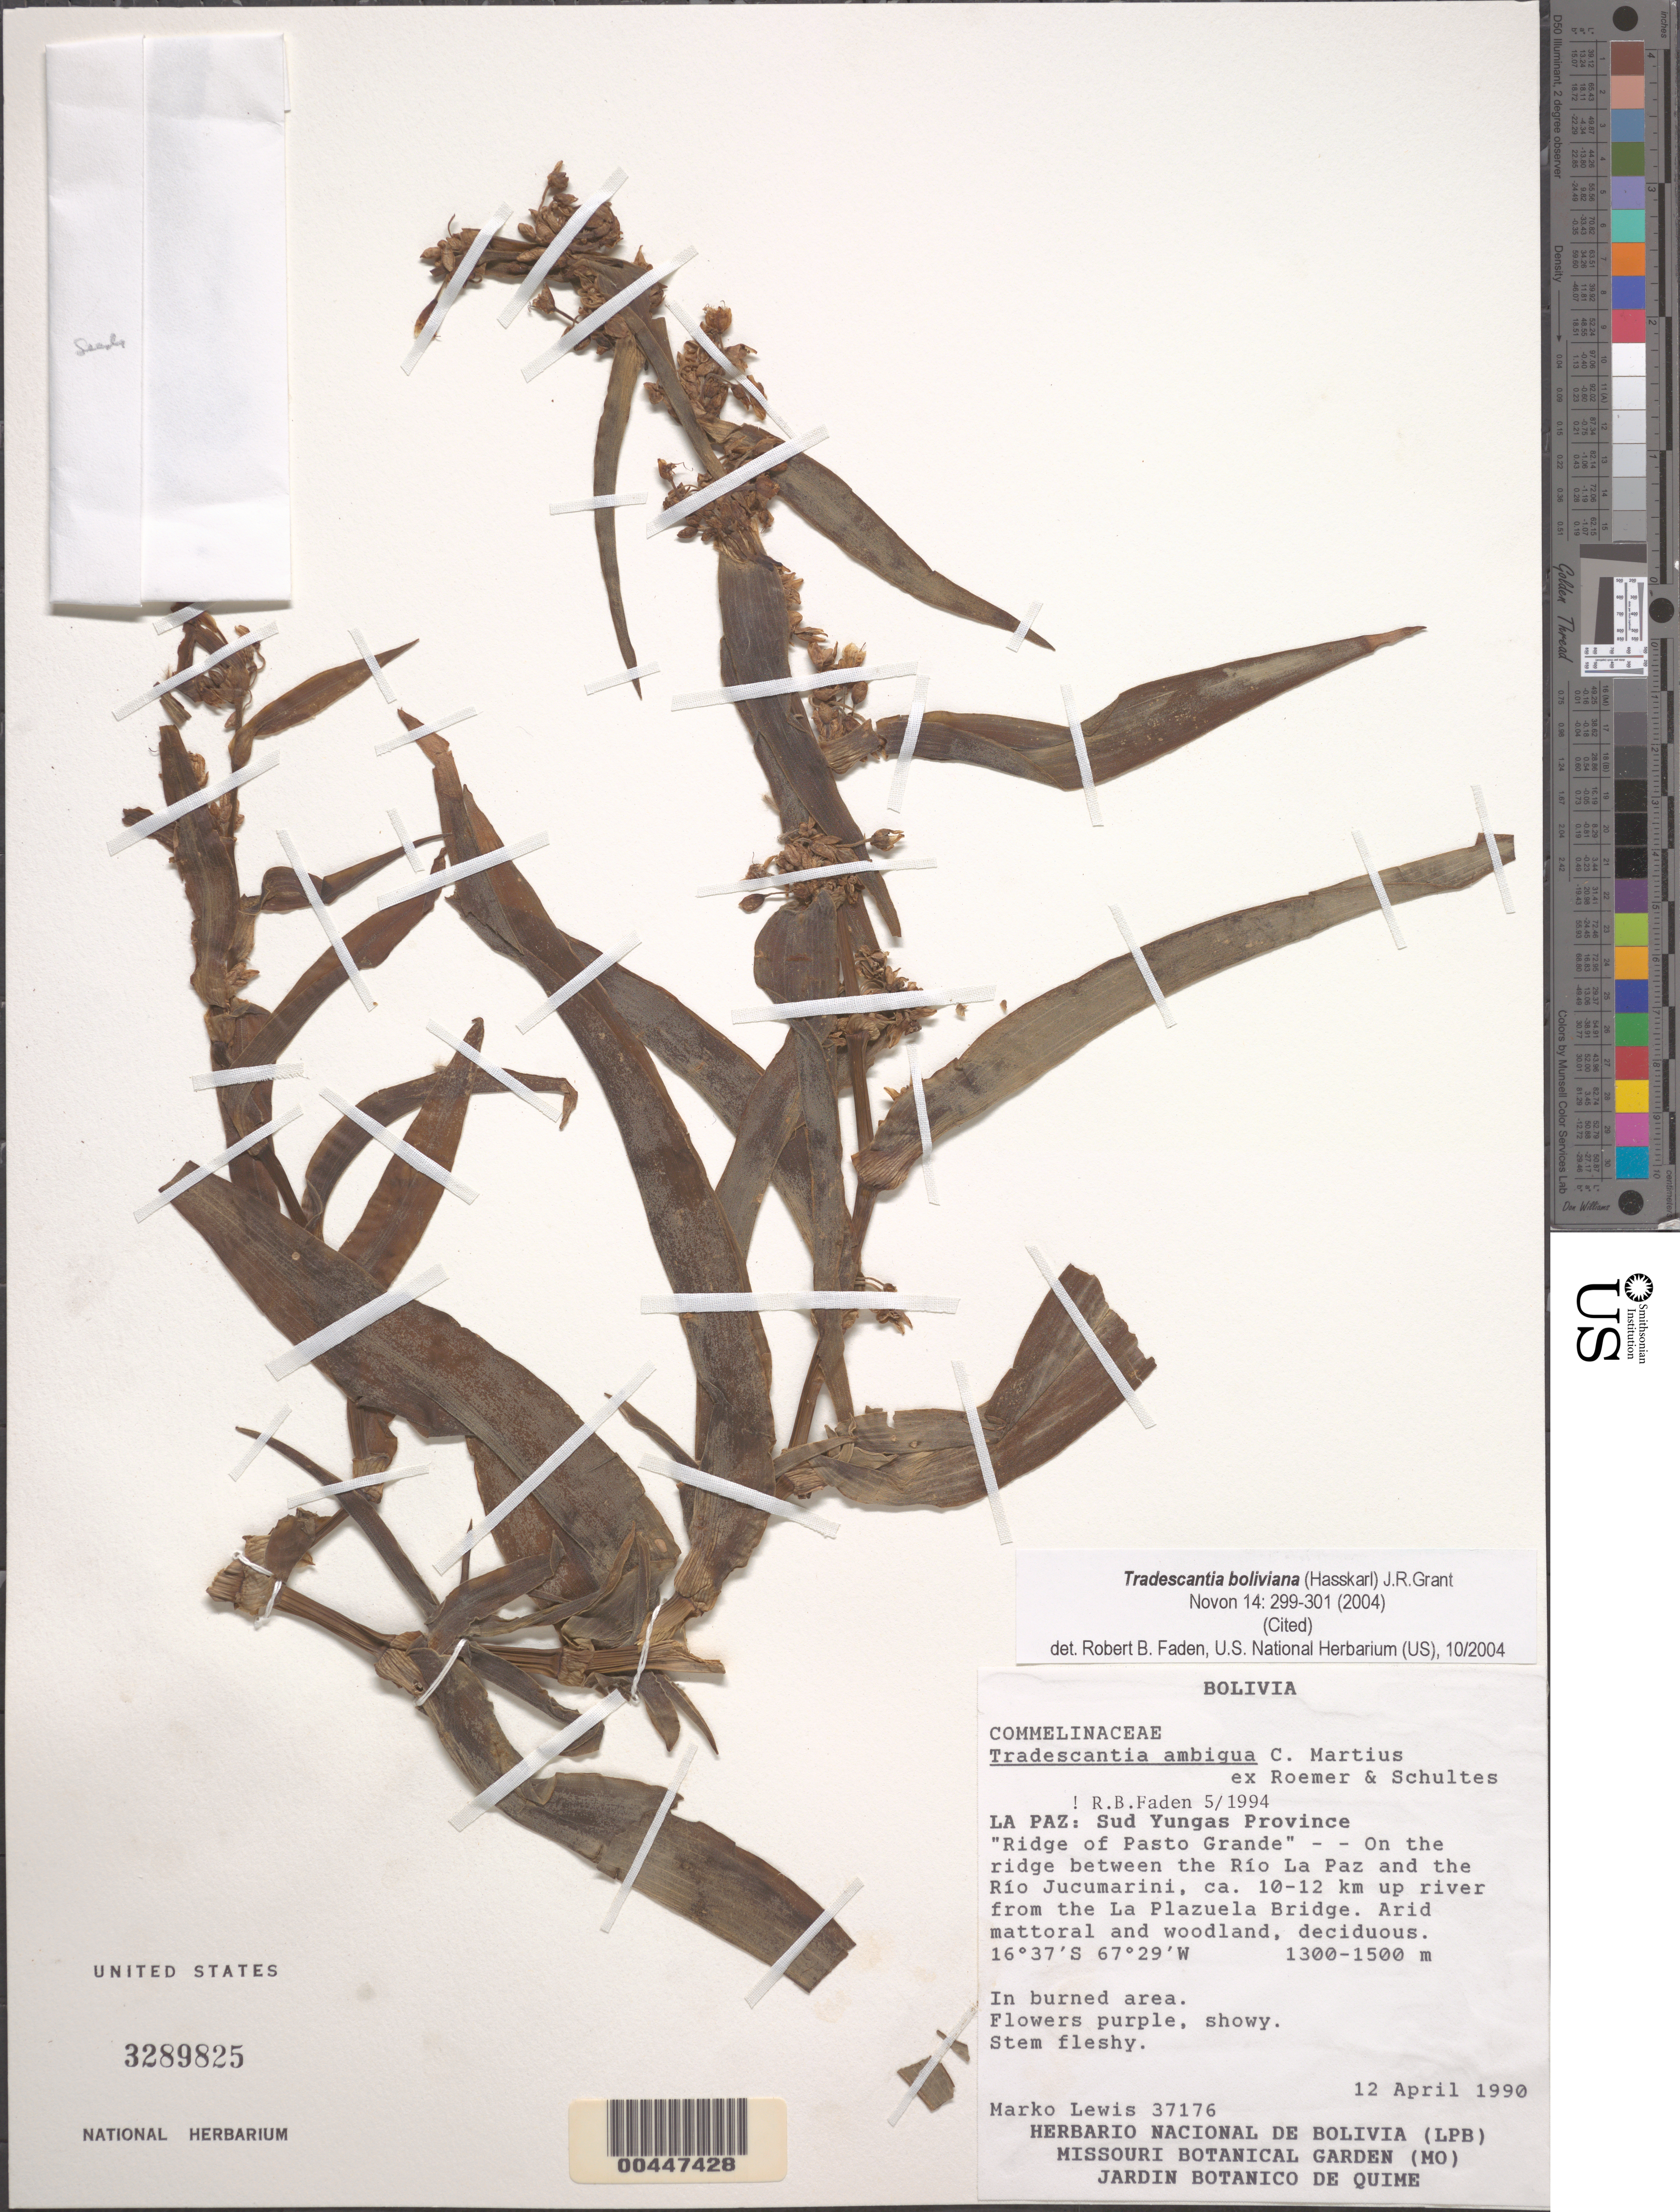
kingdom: Plantae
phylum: Tracheophyta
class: Liliopsida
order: Commelinales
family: Commelinaceae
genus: Tradescantia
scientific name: Tradescantia ambigua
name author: Mart. ex Schult. & Schult. f.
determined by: Faden, Robert B., (US), Smithsonian Institution - National Museum of Natural History (UNITED STATES)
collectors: M. E. Lewis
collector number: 37176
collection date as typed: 12 Apr 1990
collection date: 1990-04-12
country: Bolivia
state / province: La Paz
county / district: Sud Yungas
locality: Pasto Grande, between the Rio La Paz and Rio Jucumarini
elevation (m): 1300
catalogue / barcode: US 3289825